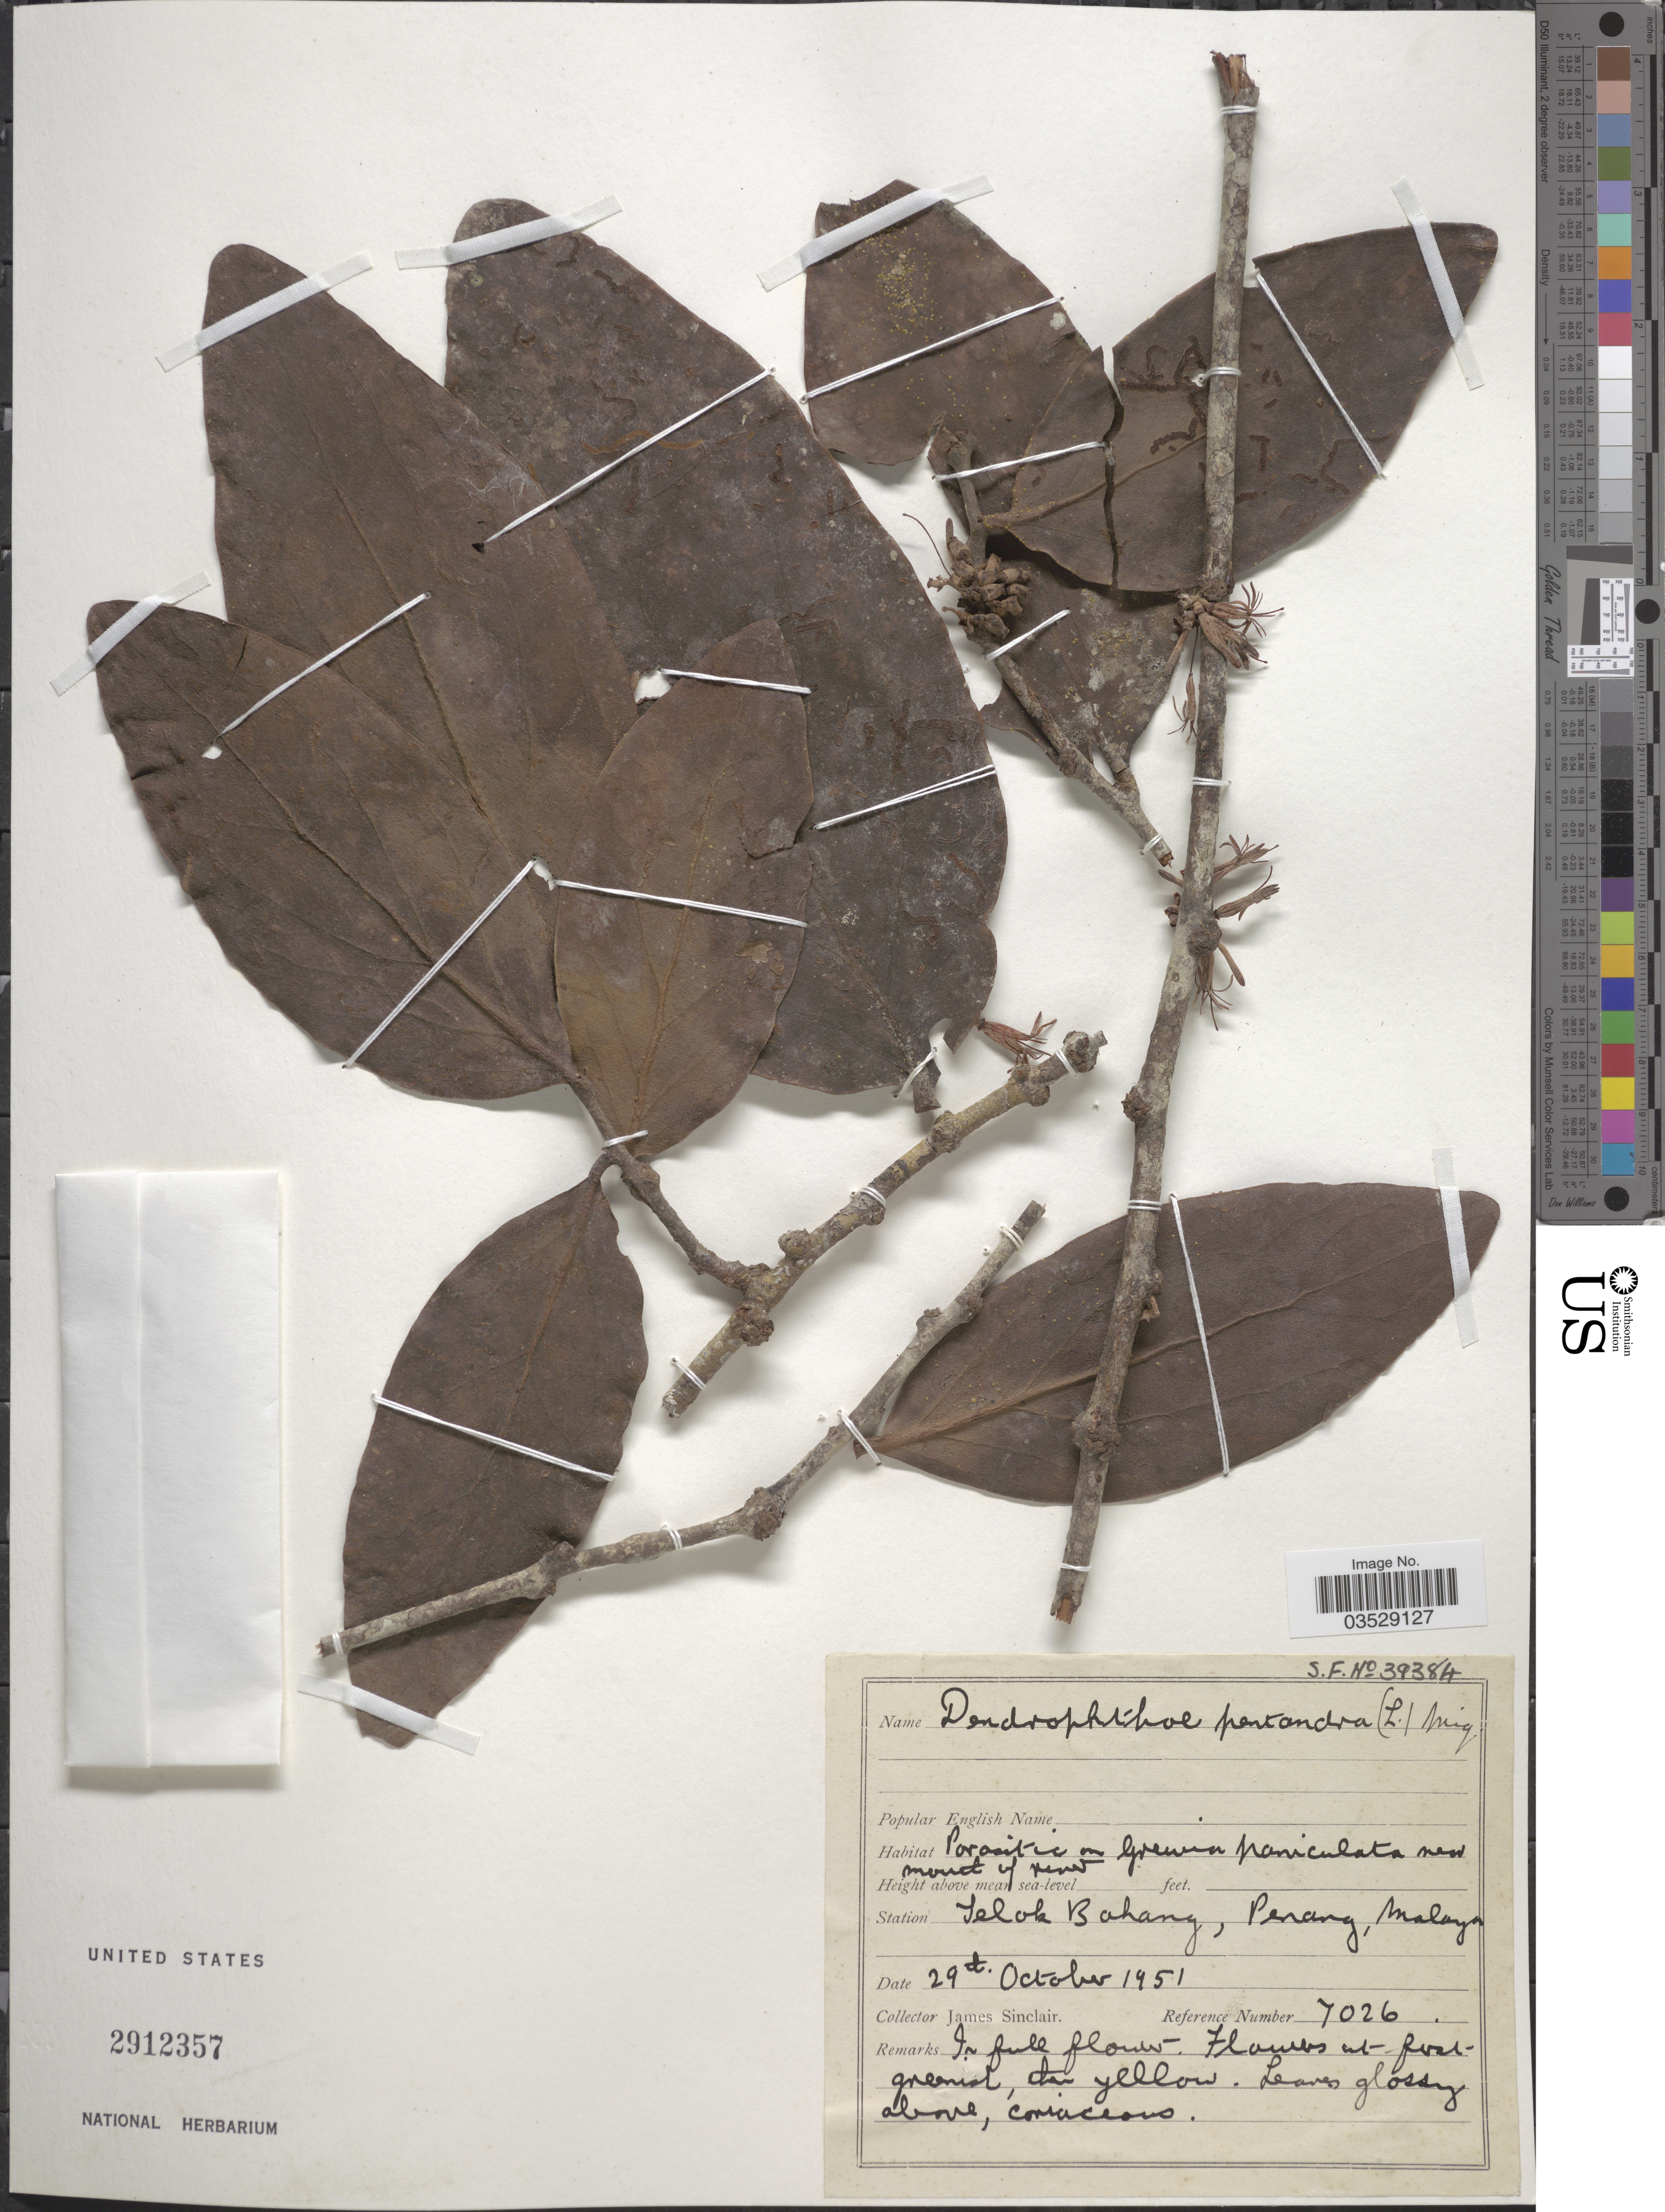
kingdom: Plantae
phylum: Tracheophyta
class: Magnoliopsida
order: Santalales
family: Loranthaceae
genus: Dendrophthoe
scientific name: Dendrophthoe pentandra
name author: (L.) Miq.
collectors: J. Sinclair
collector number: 7026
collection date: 1951-10-29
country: Malaysia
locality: Station Telok Bahang, Penang, Malaya.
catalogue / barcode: US 2912357